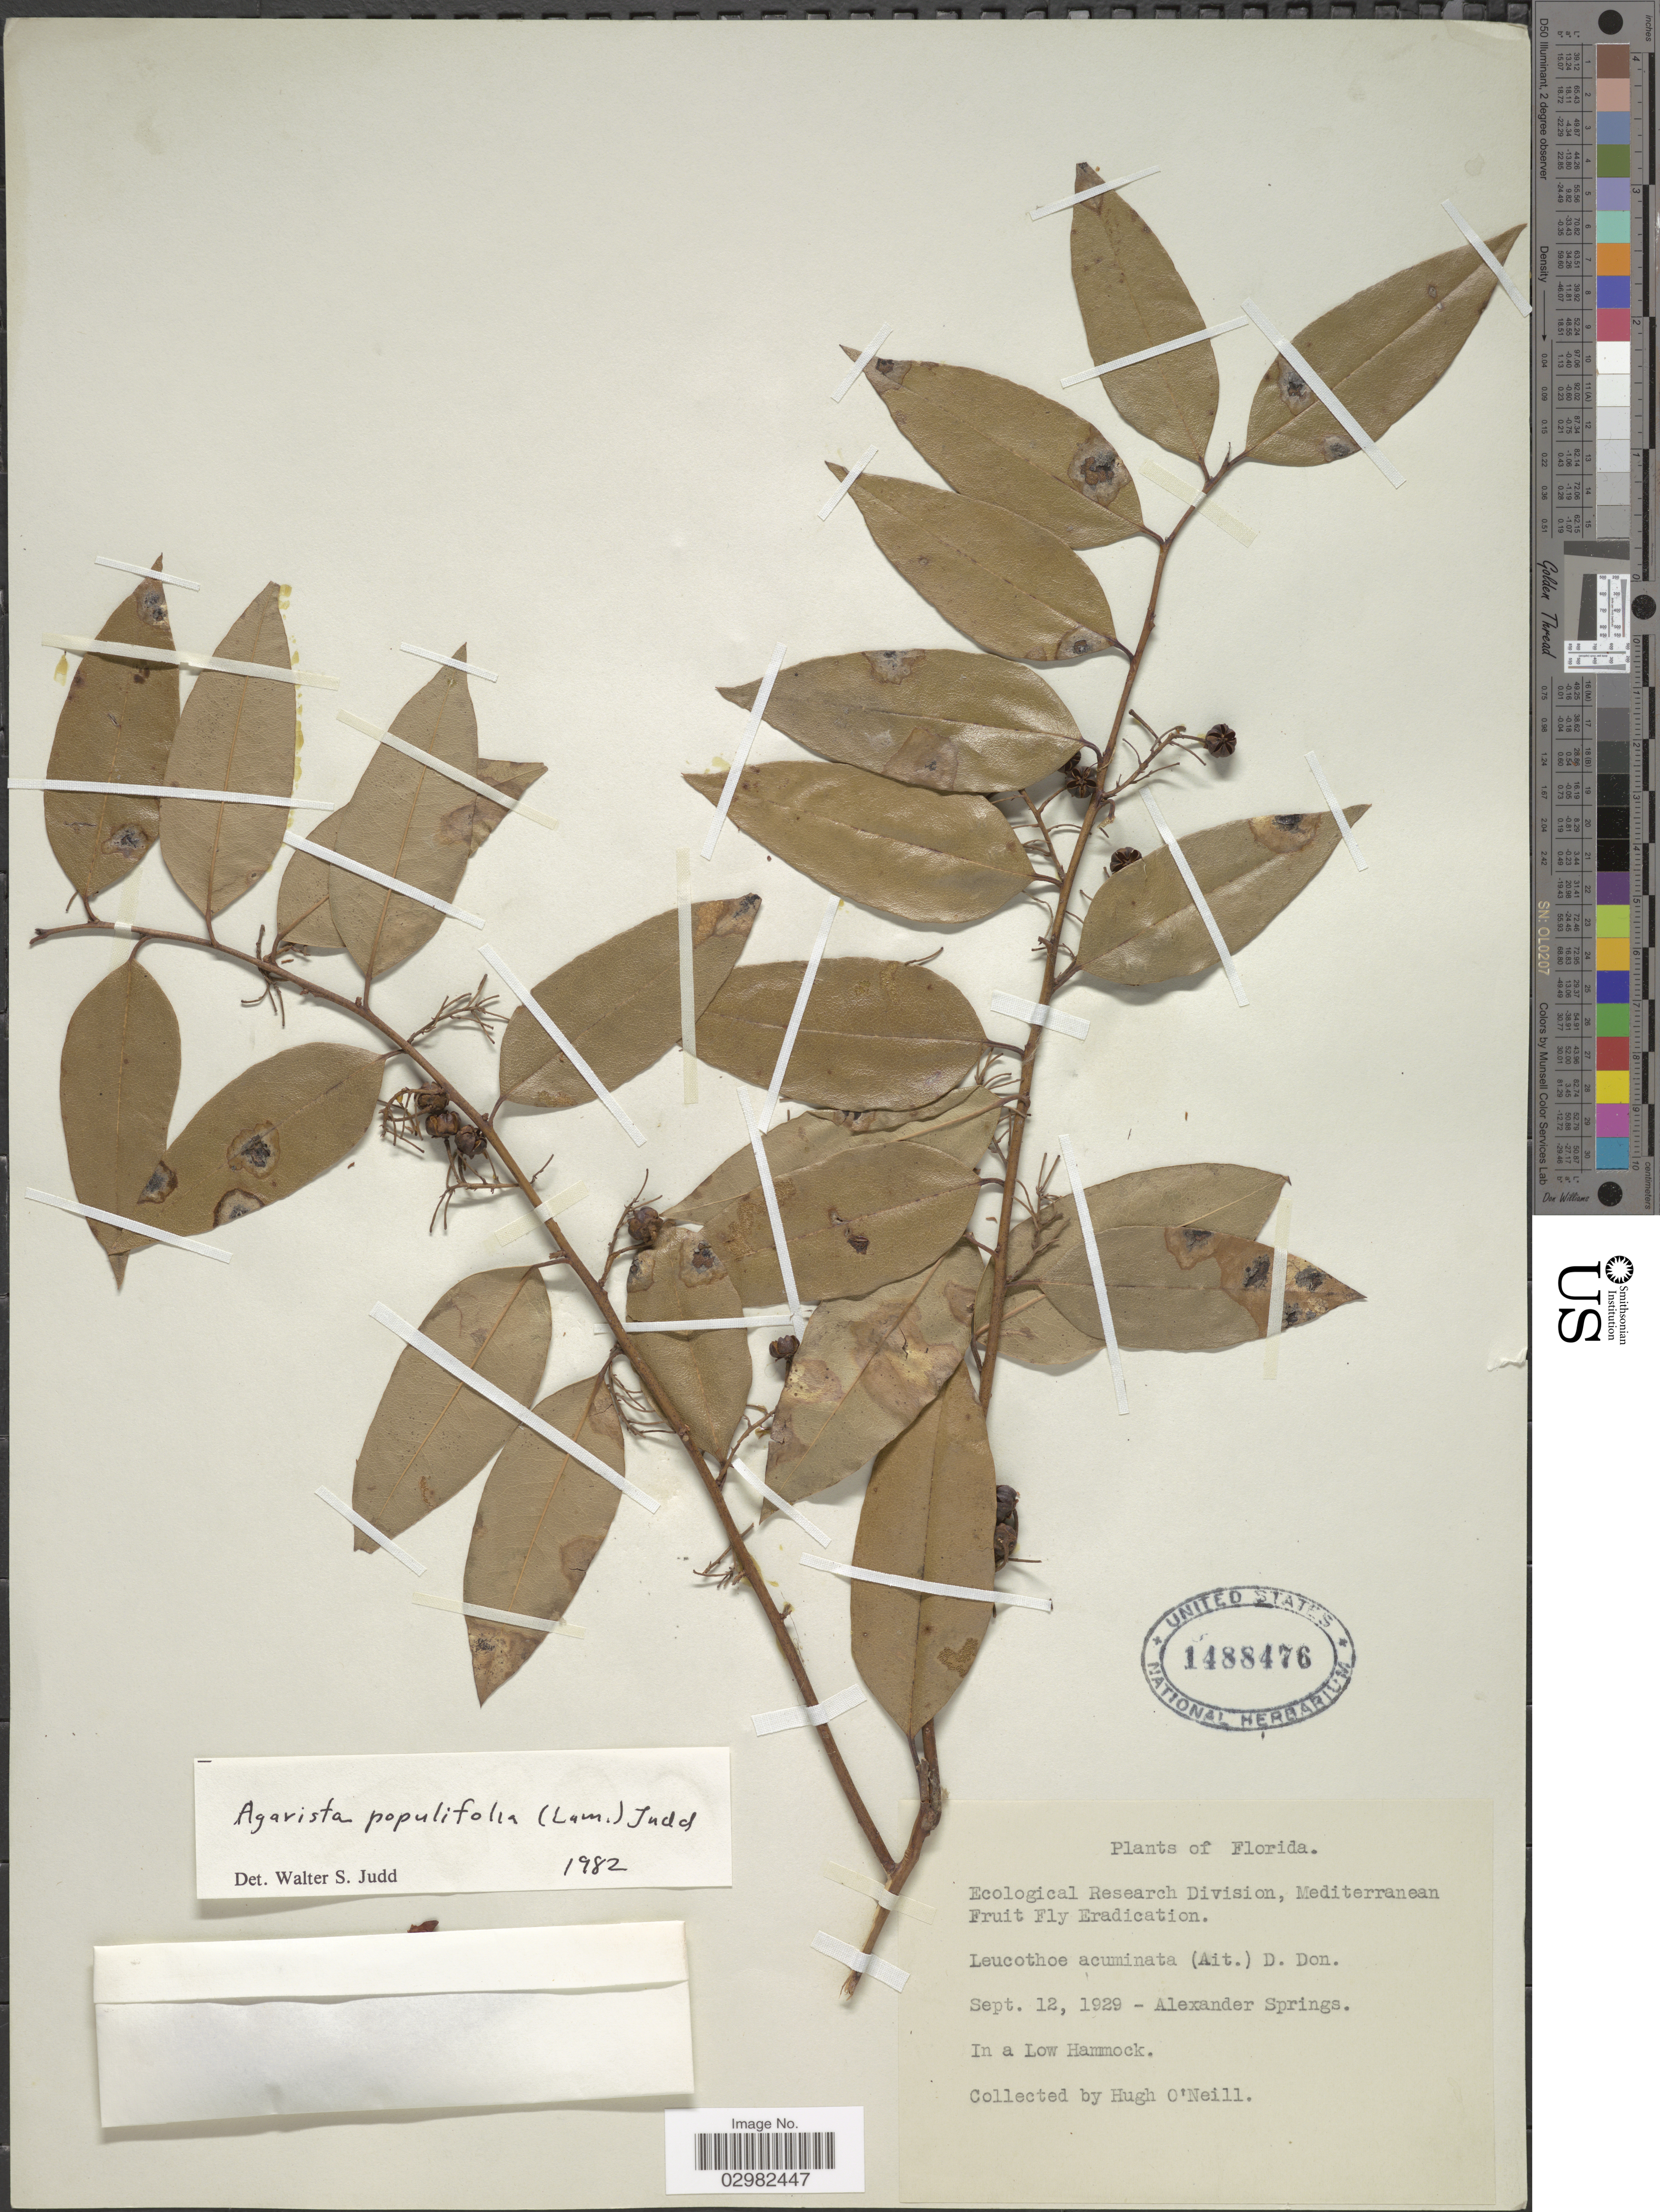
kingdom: Plantae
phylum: Tracheophyta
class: Magnoliopsida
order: Ericales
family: Ericaceae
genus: Leucothoe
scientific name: Leucothoë acuminata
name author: (Aiton) G. Don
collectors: H. O'Neill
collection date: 1929-09-12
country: United States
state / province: Florida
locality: Alexander Springs, In a low Hammock.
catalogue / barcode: US 1488476